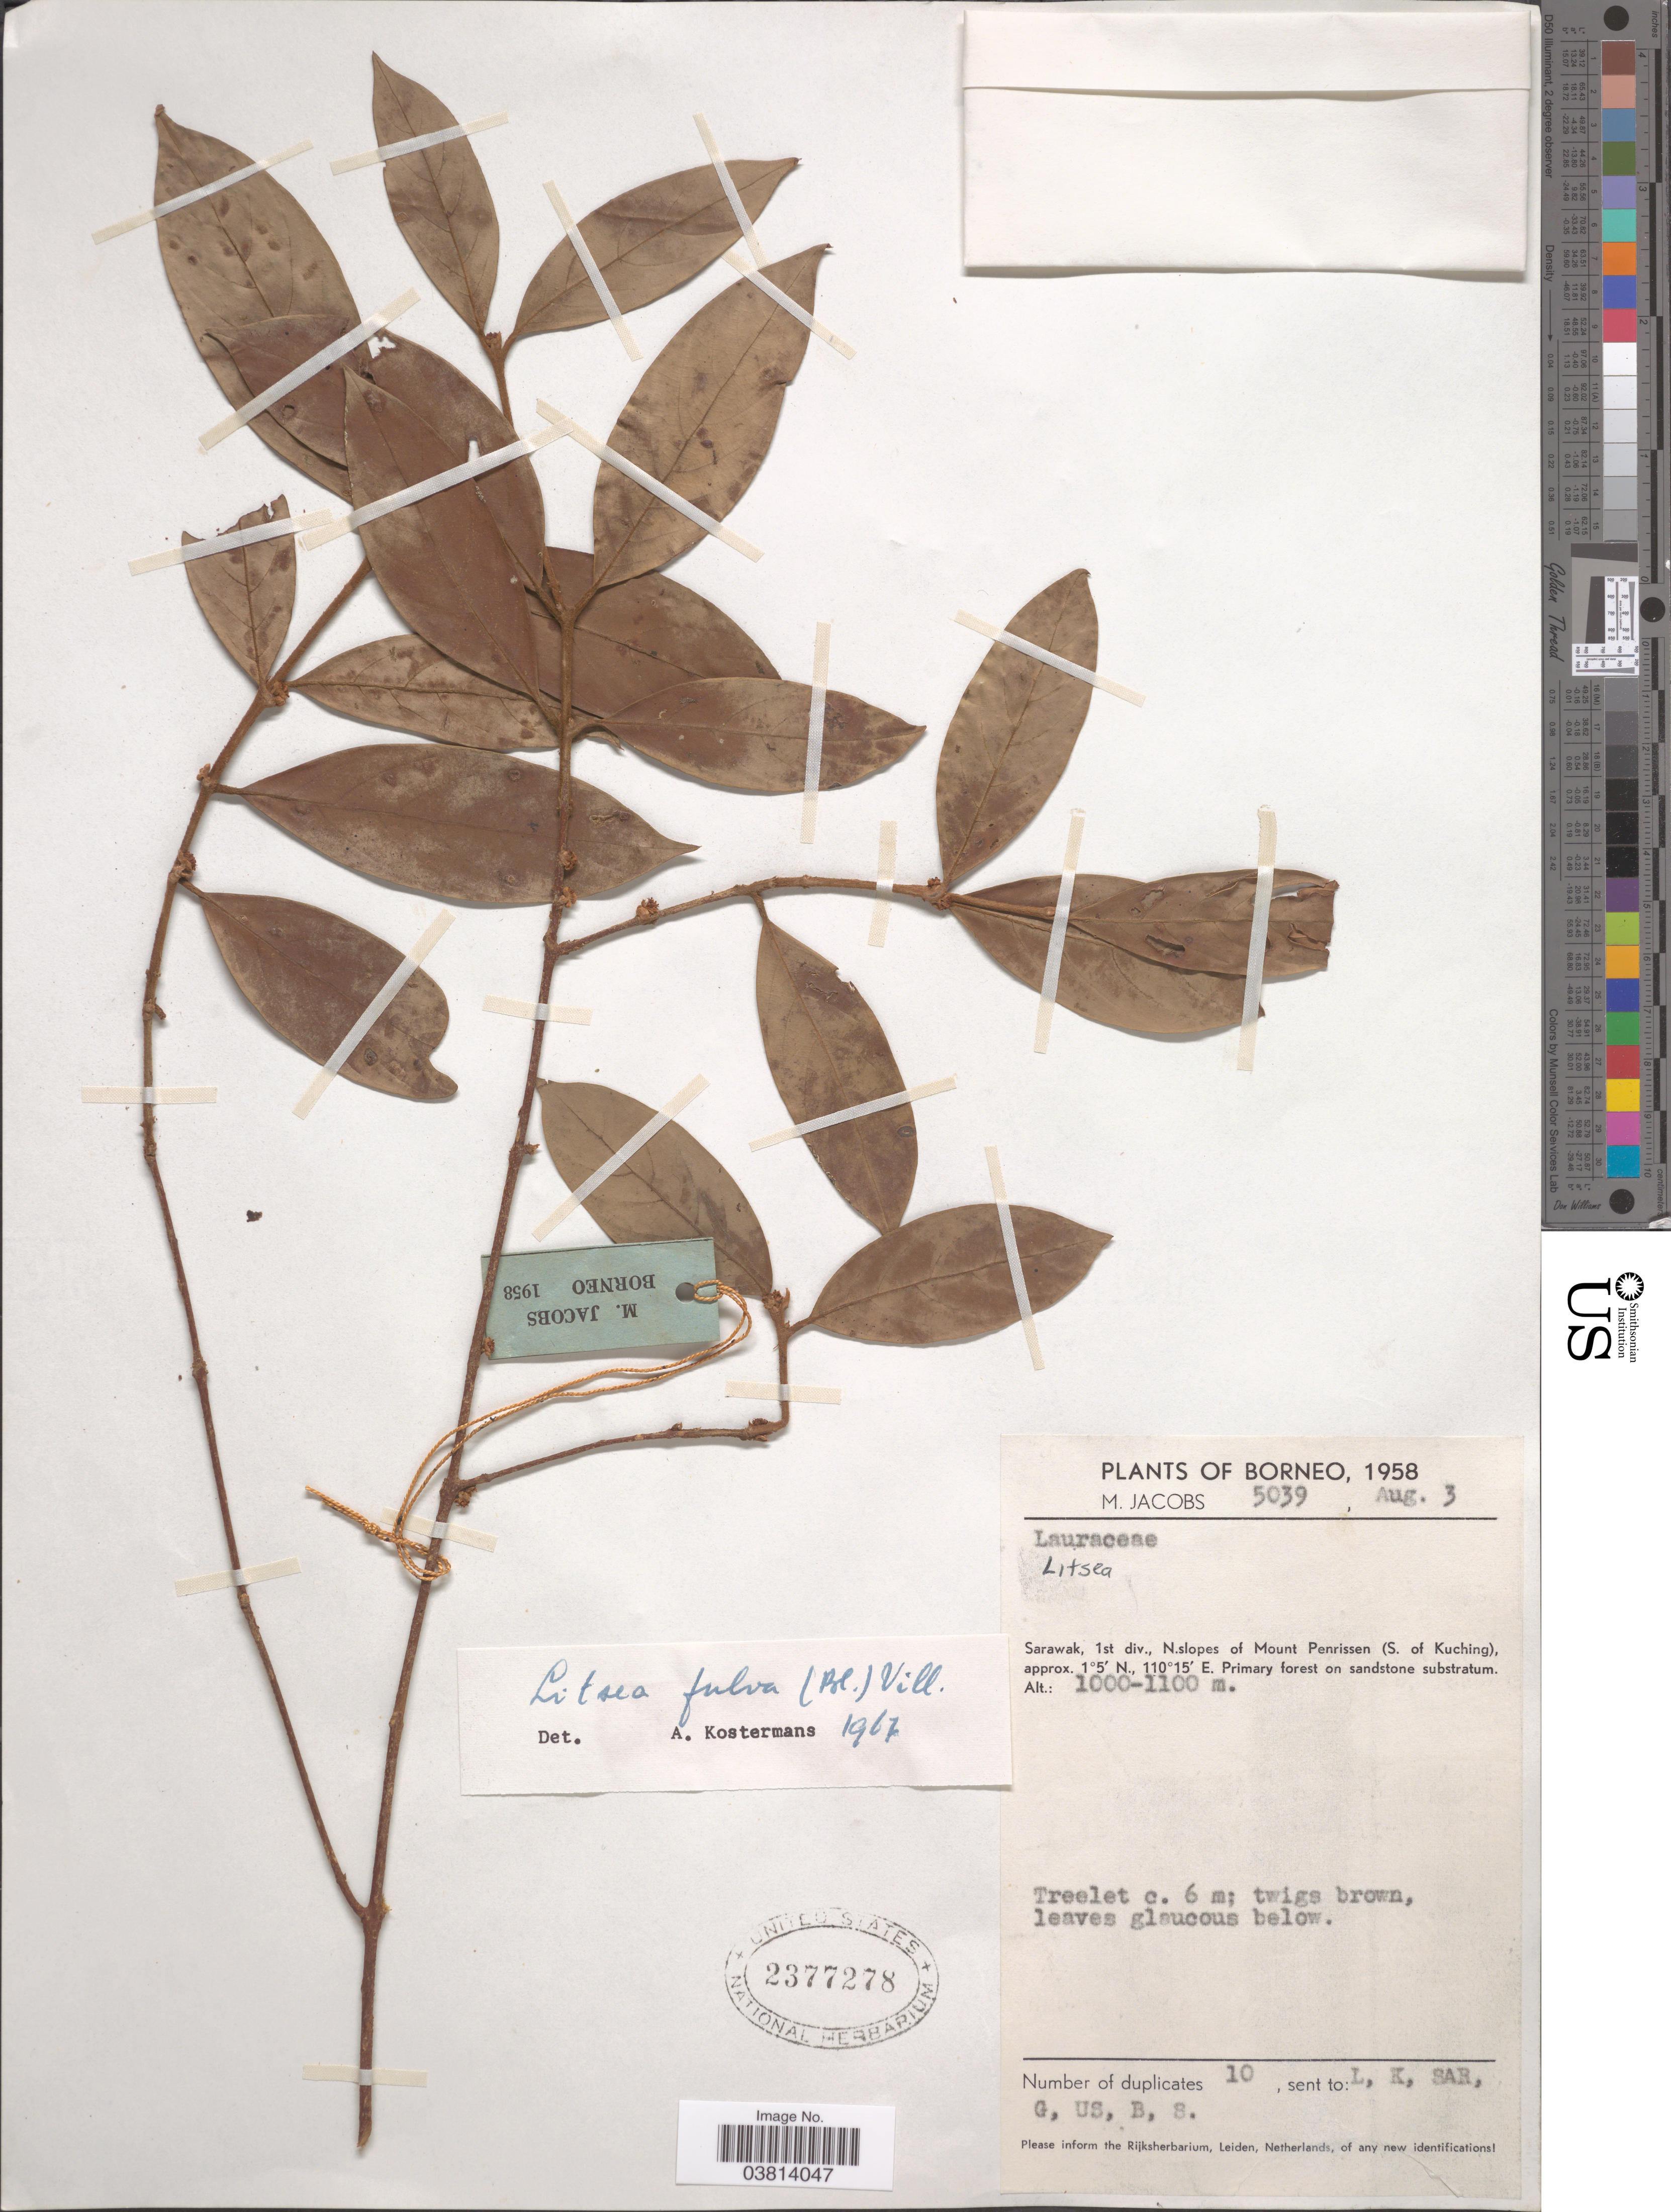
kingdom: Plantae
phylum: Tracheophyta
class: Magnoliopsida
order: Laurales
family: Lauraceae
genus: Litsea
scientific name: Litsea fulva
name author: (Blume) Fern.-Vill.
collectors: M. Jacobs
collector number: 5039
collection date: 1958-08-03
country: Malaysia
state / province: Sarawak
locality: Borneo. 1st div., N. slopes of Mount Penrissen (S. of Kuching).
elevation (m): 1000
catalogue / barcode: US 2377278